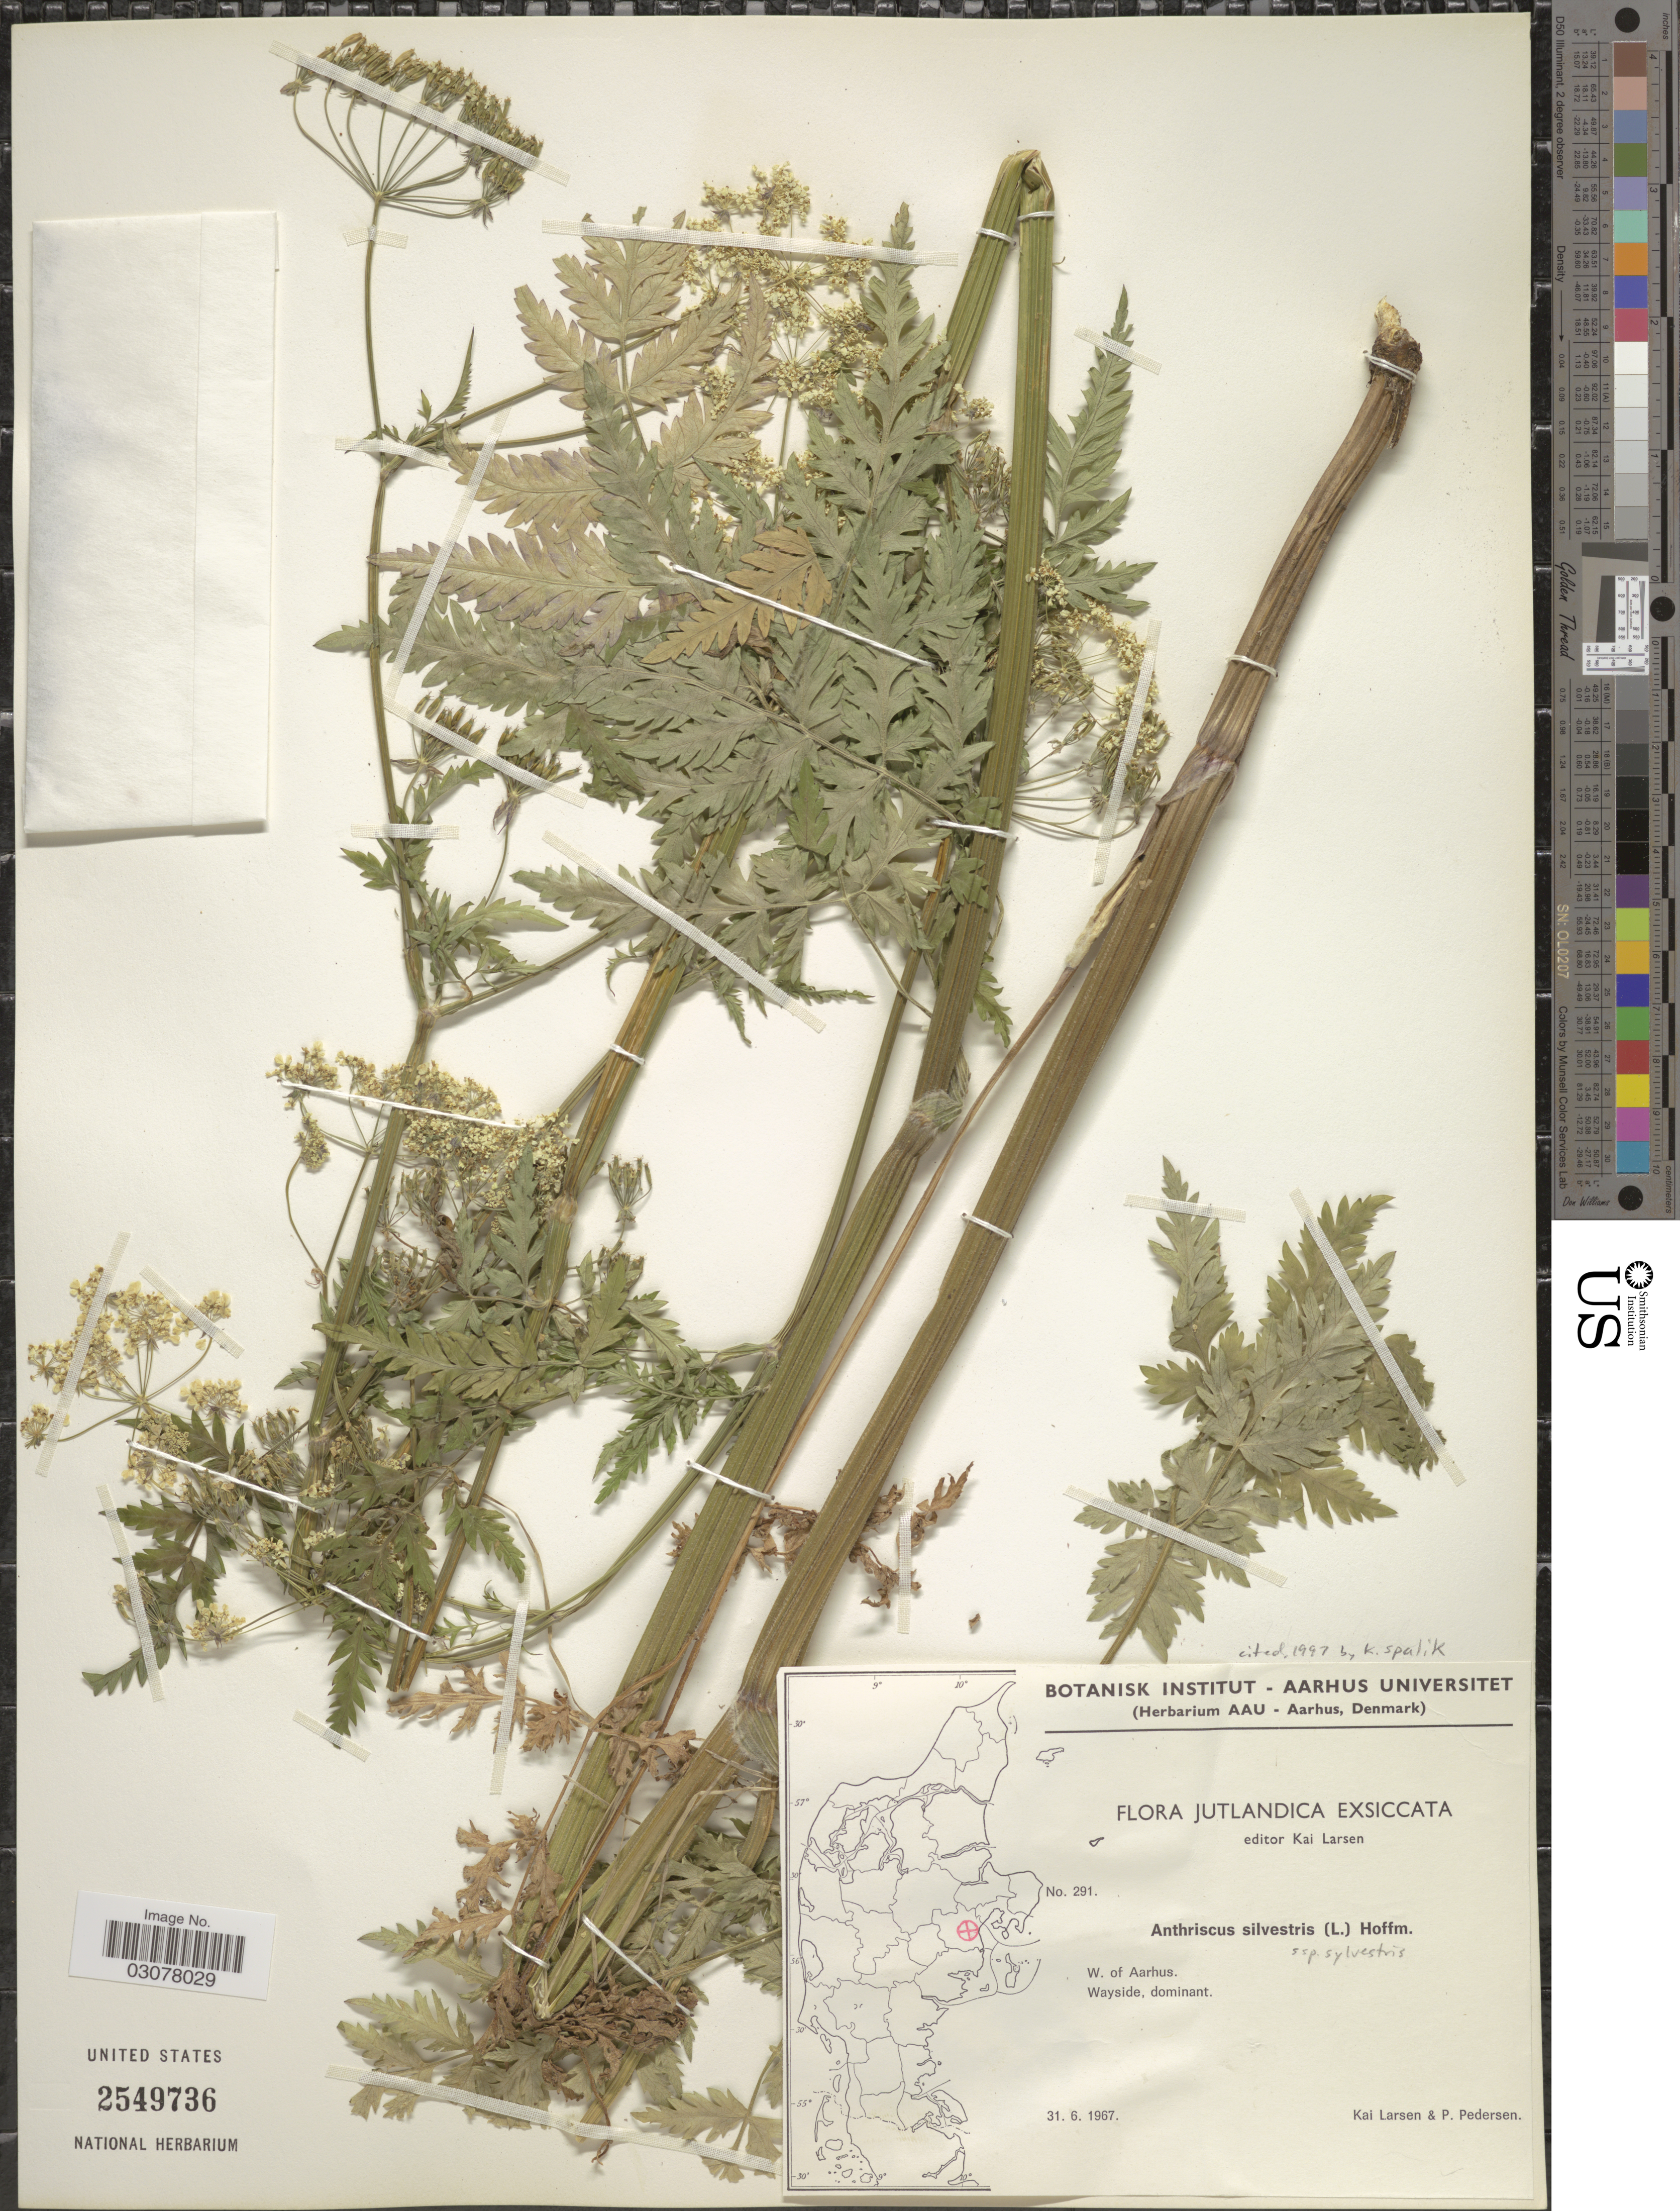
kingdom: Plantae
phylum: Tracheophyta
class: Magnoliopsida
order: Apiales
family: Apiaceae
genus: Anthriscus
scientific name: Anthriscus sylvestris subsp. sylvestris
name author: (L.) Hoffm.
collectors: K. Larsen & P. Pedersen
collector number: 291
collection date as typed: Transcribed d/m/y: 31/6/1967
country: Denmark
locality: Jutlandica, A. of Aarhus, Wayside, dominant.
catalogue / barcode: US 2549736